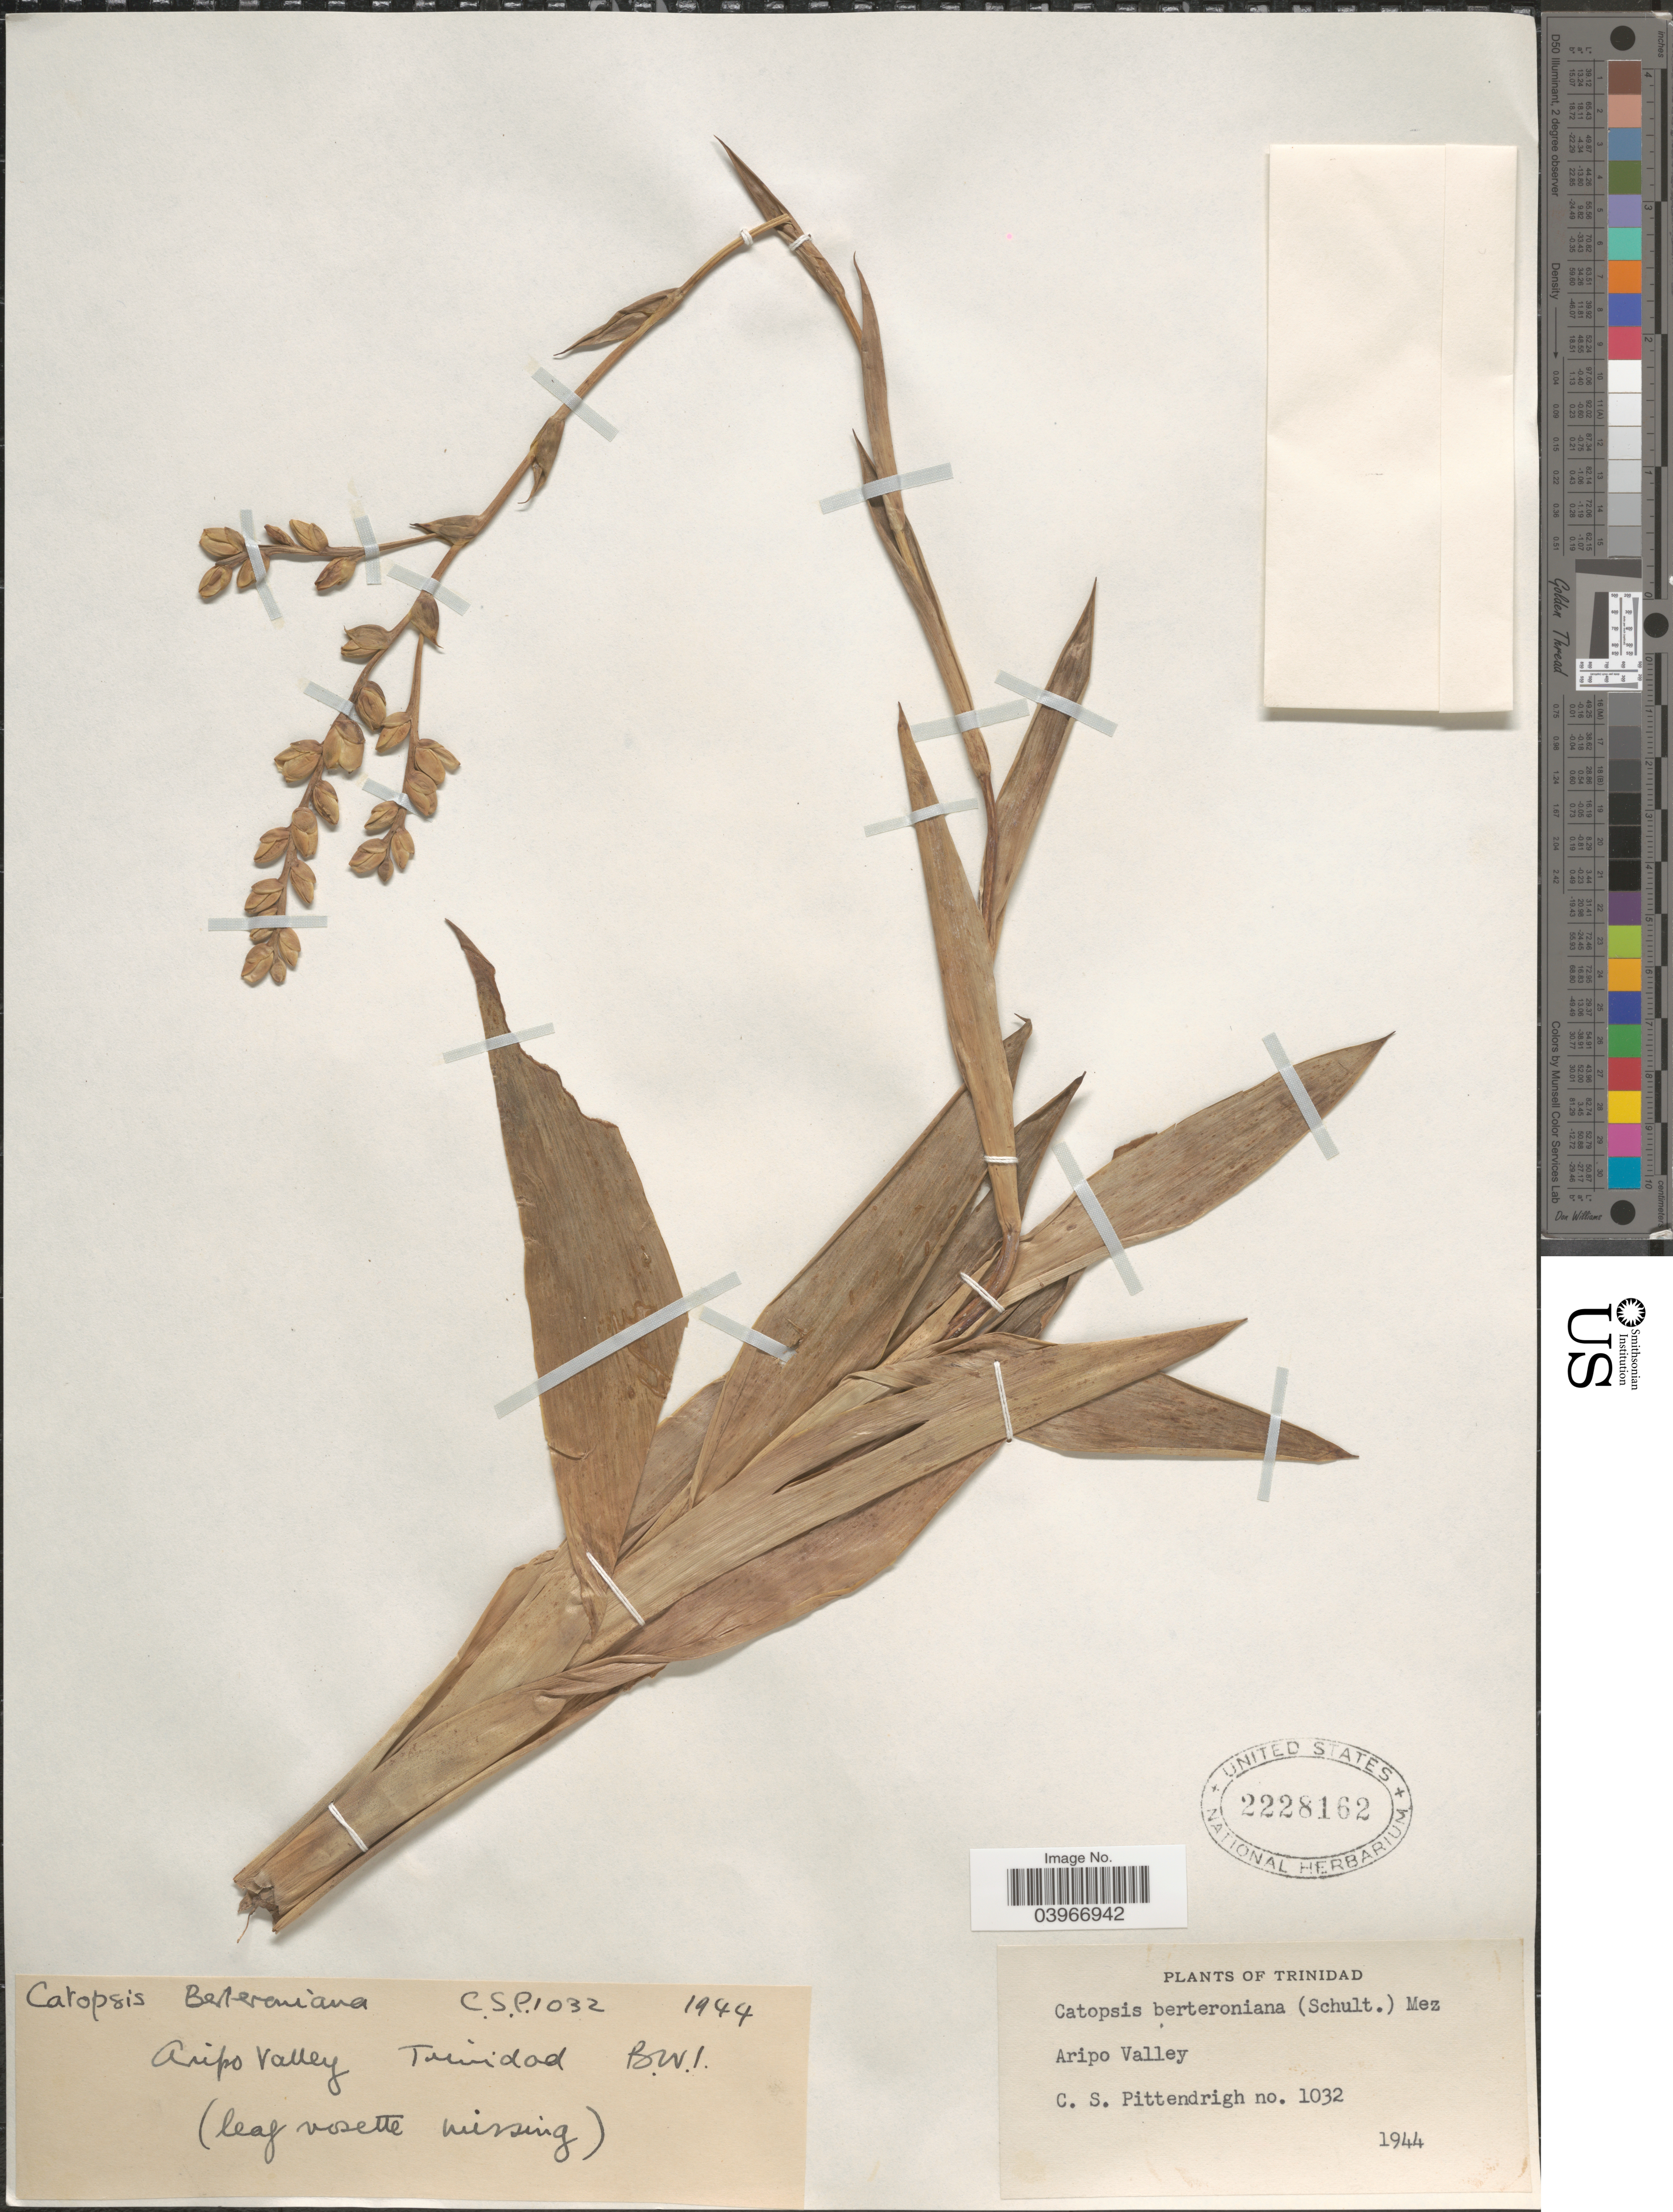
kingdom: Plantae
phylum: Tracheophyta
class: Liliopsida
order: Poales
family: Bromeliaceae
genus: Catopsis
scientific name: Catopsis berteroniana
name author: (Schult. & Schult. f.) Mez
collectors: C. Pittendrigh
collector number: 1032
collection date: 1944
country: Trinidad and Tobago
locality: Trinidad. Aripo Valley.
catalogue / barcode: US 2228162